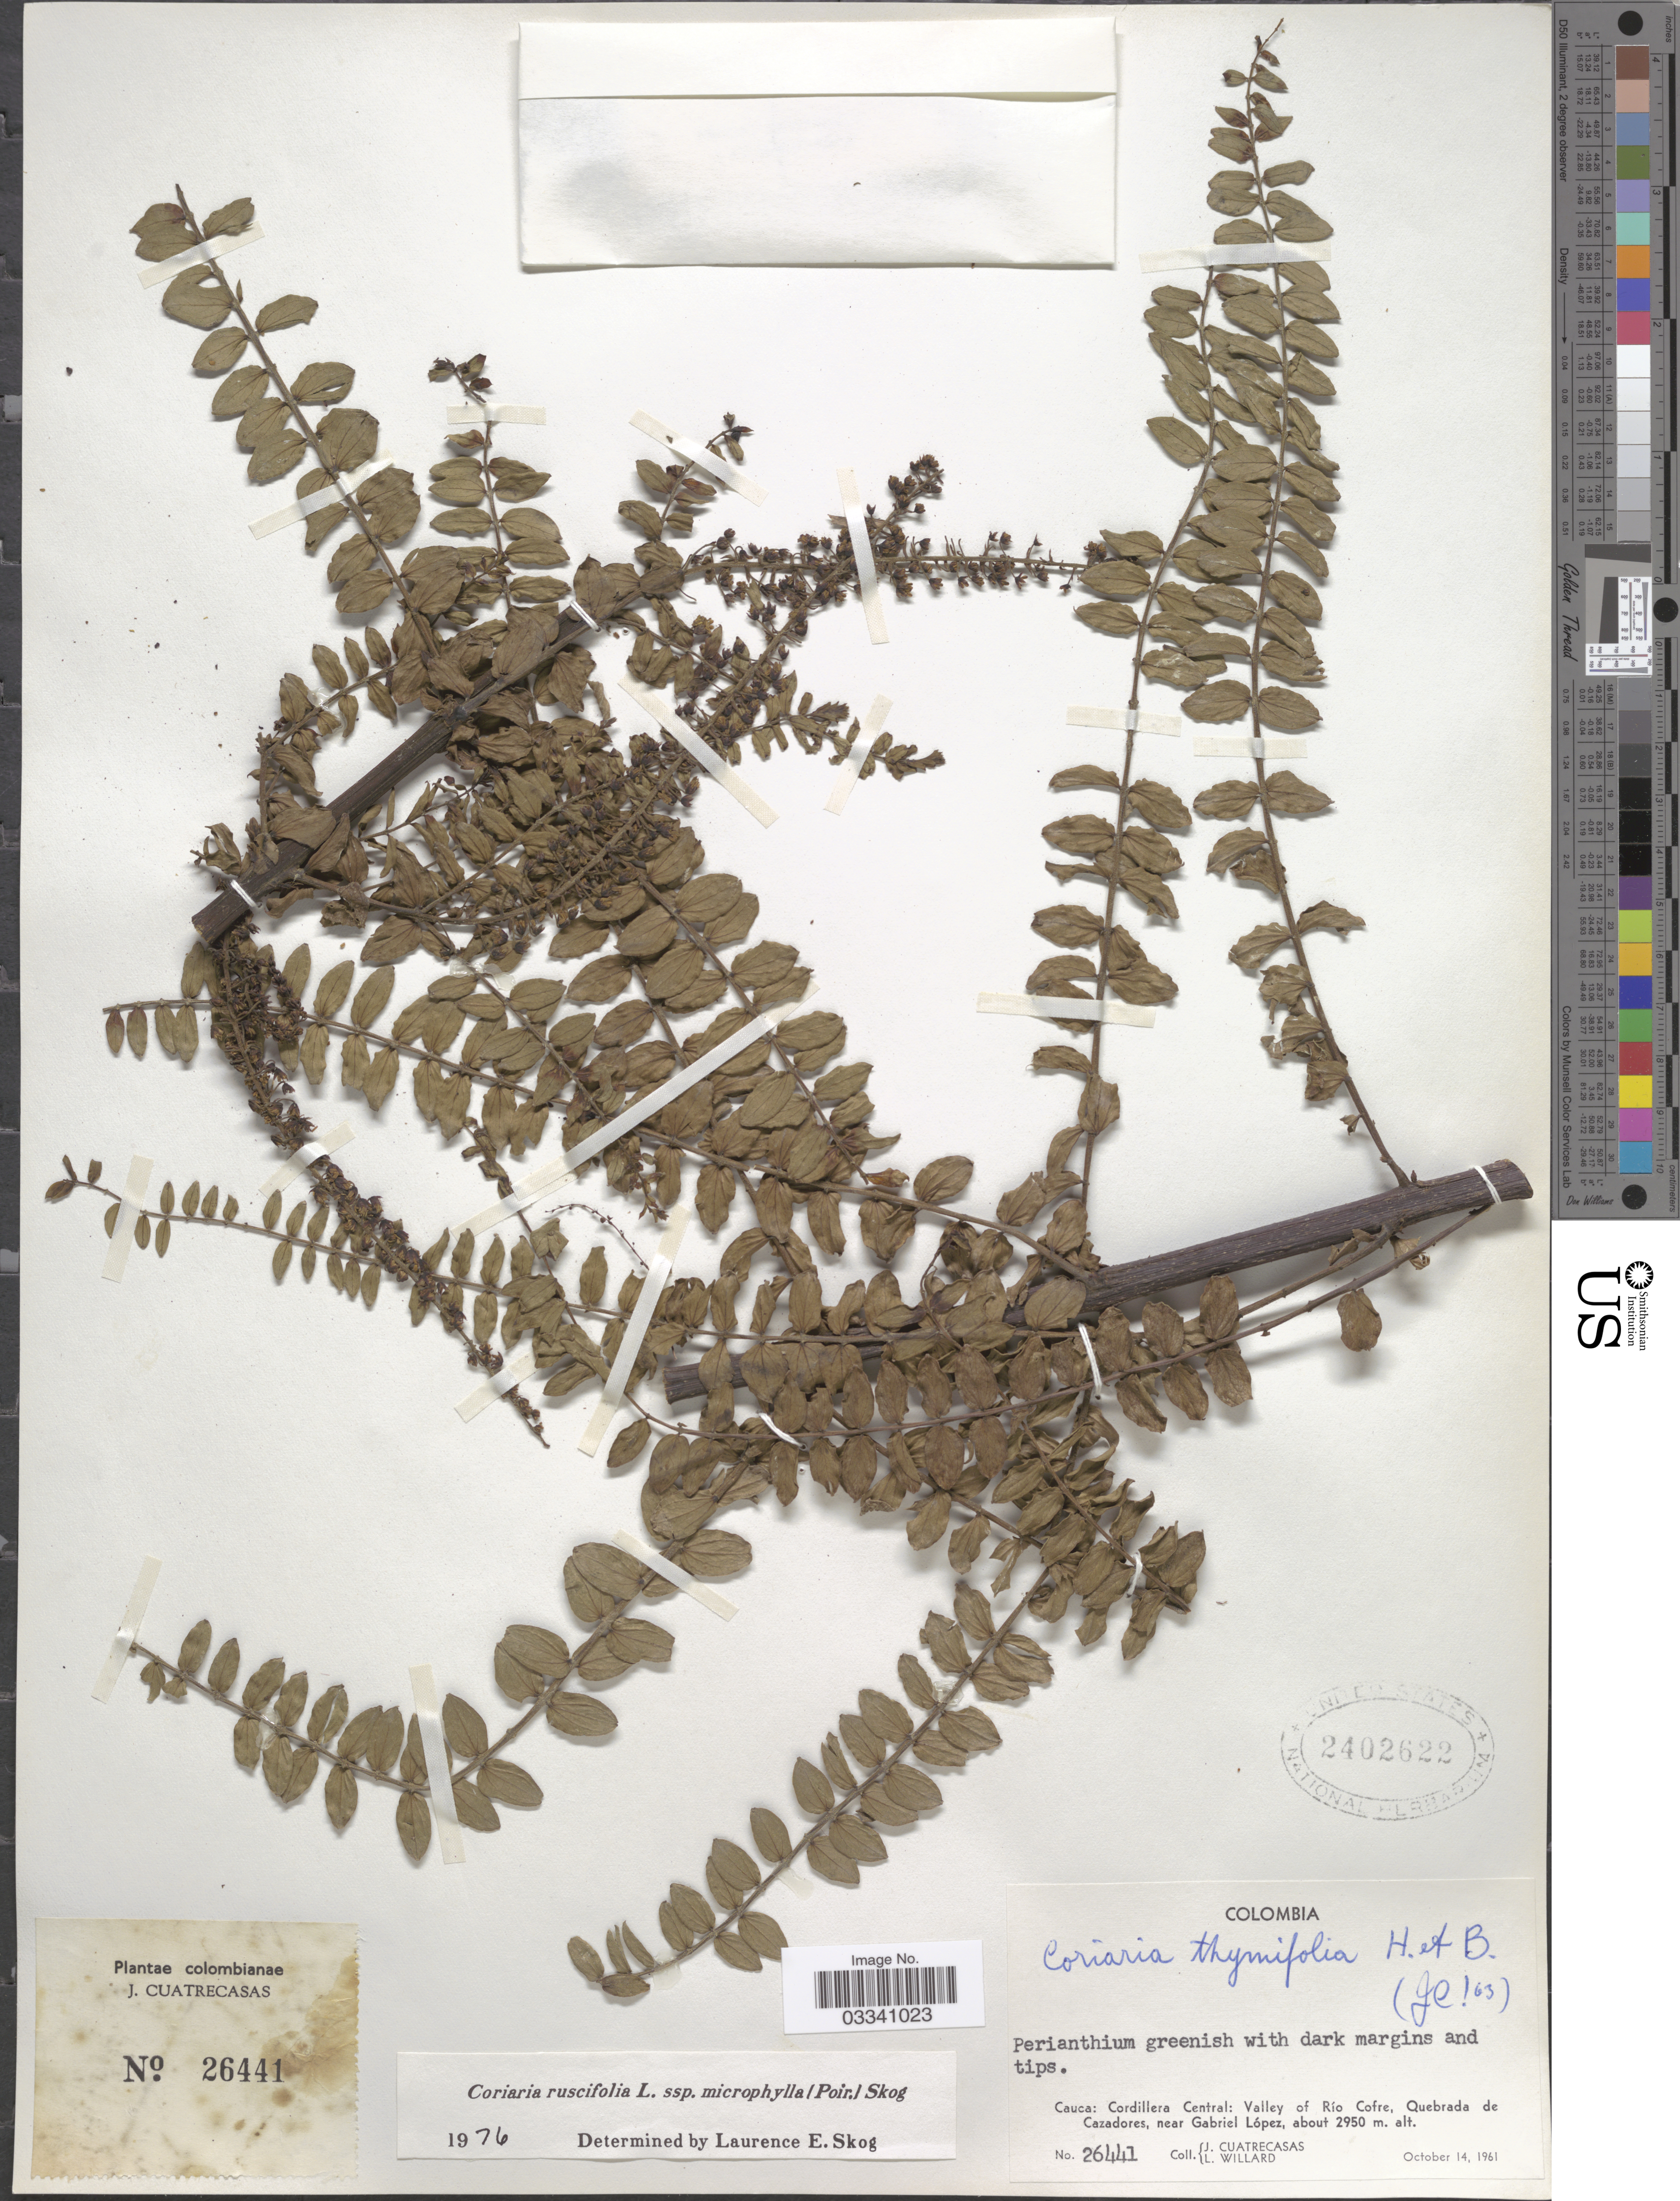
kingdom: Plantae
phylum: Tracheophyta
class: Magnoliopsida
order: Cucurbitales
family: Coriariaceae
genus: Coriaria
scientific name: Coriaria ruscifolia subsp. microphylla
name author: (Poir.) L.E. Skog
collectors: J. Cuatrecasas & L. Willard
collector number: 26441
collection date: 1961-10-14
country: Colombia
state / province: Cauca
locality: Cordillera Central: Valley of Rio Cofre, Quebrada de Cazadores, near Gabriel López.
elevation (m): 2950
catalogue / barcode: US 2402622